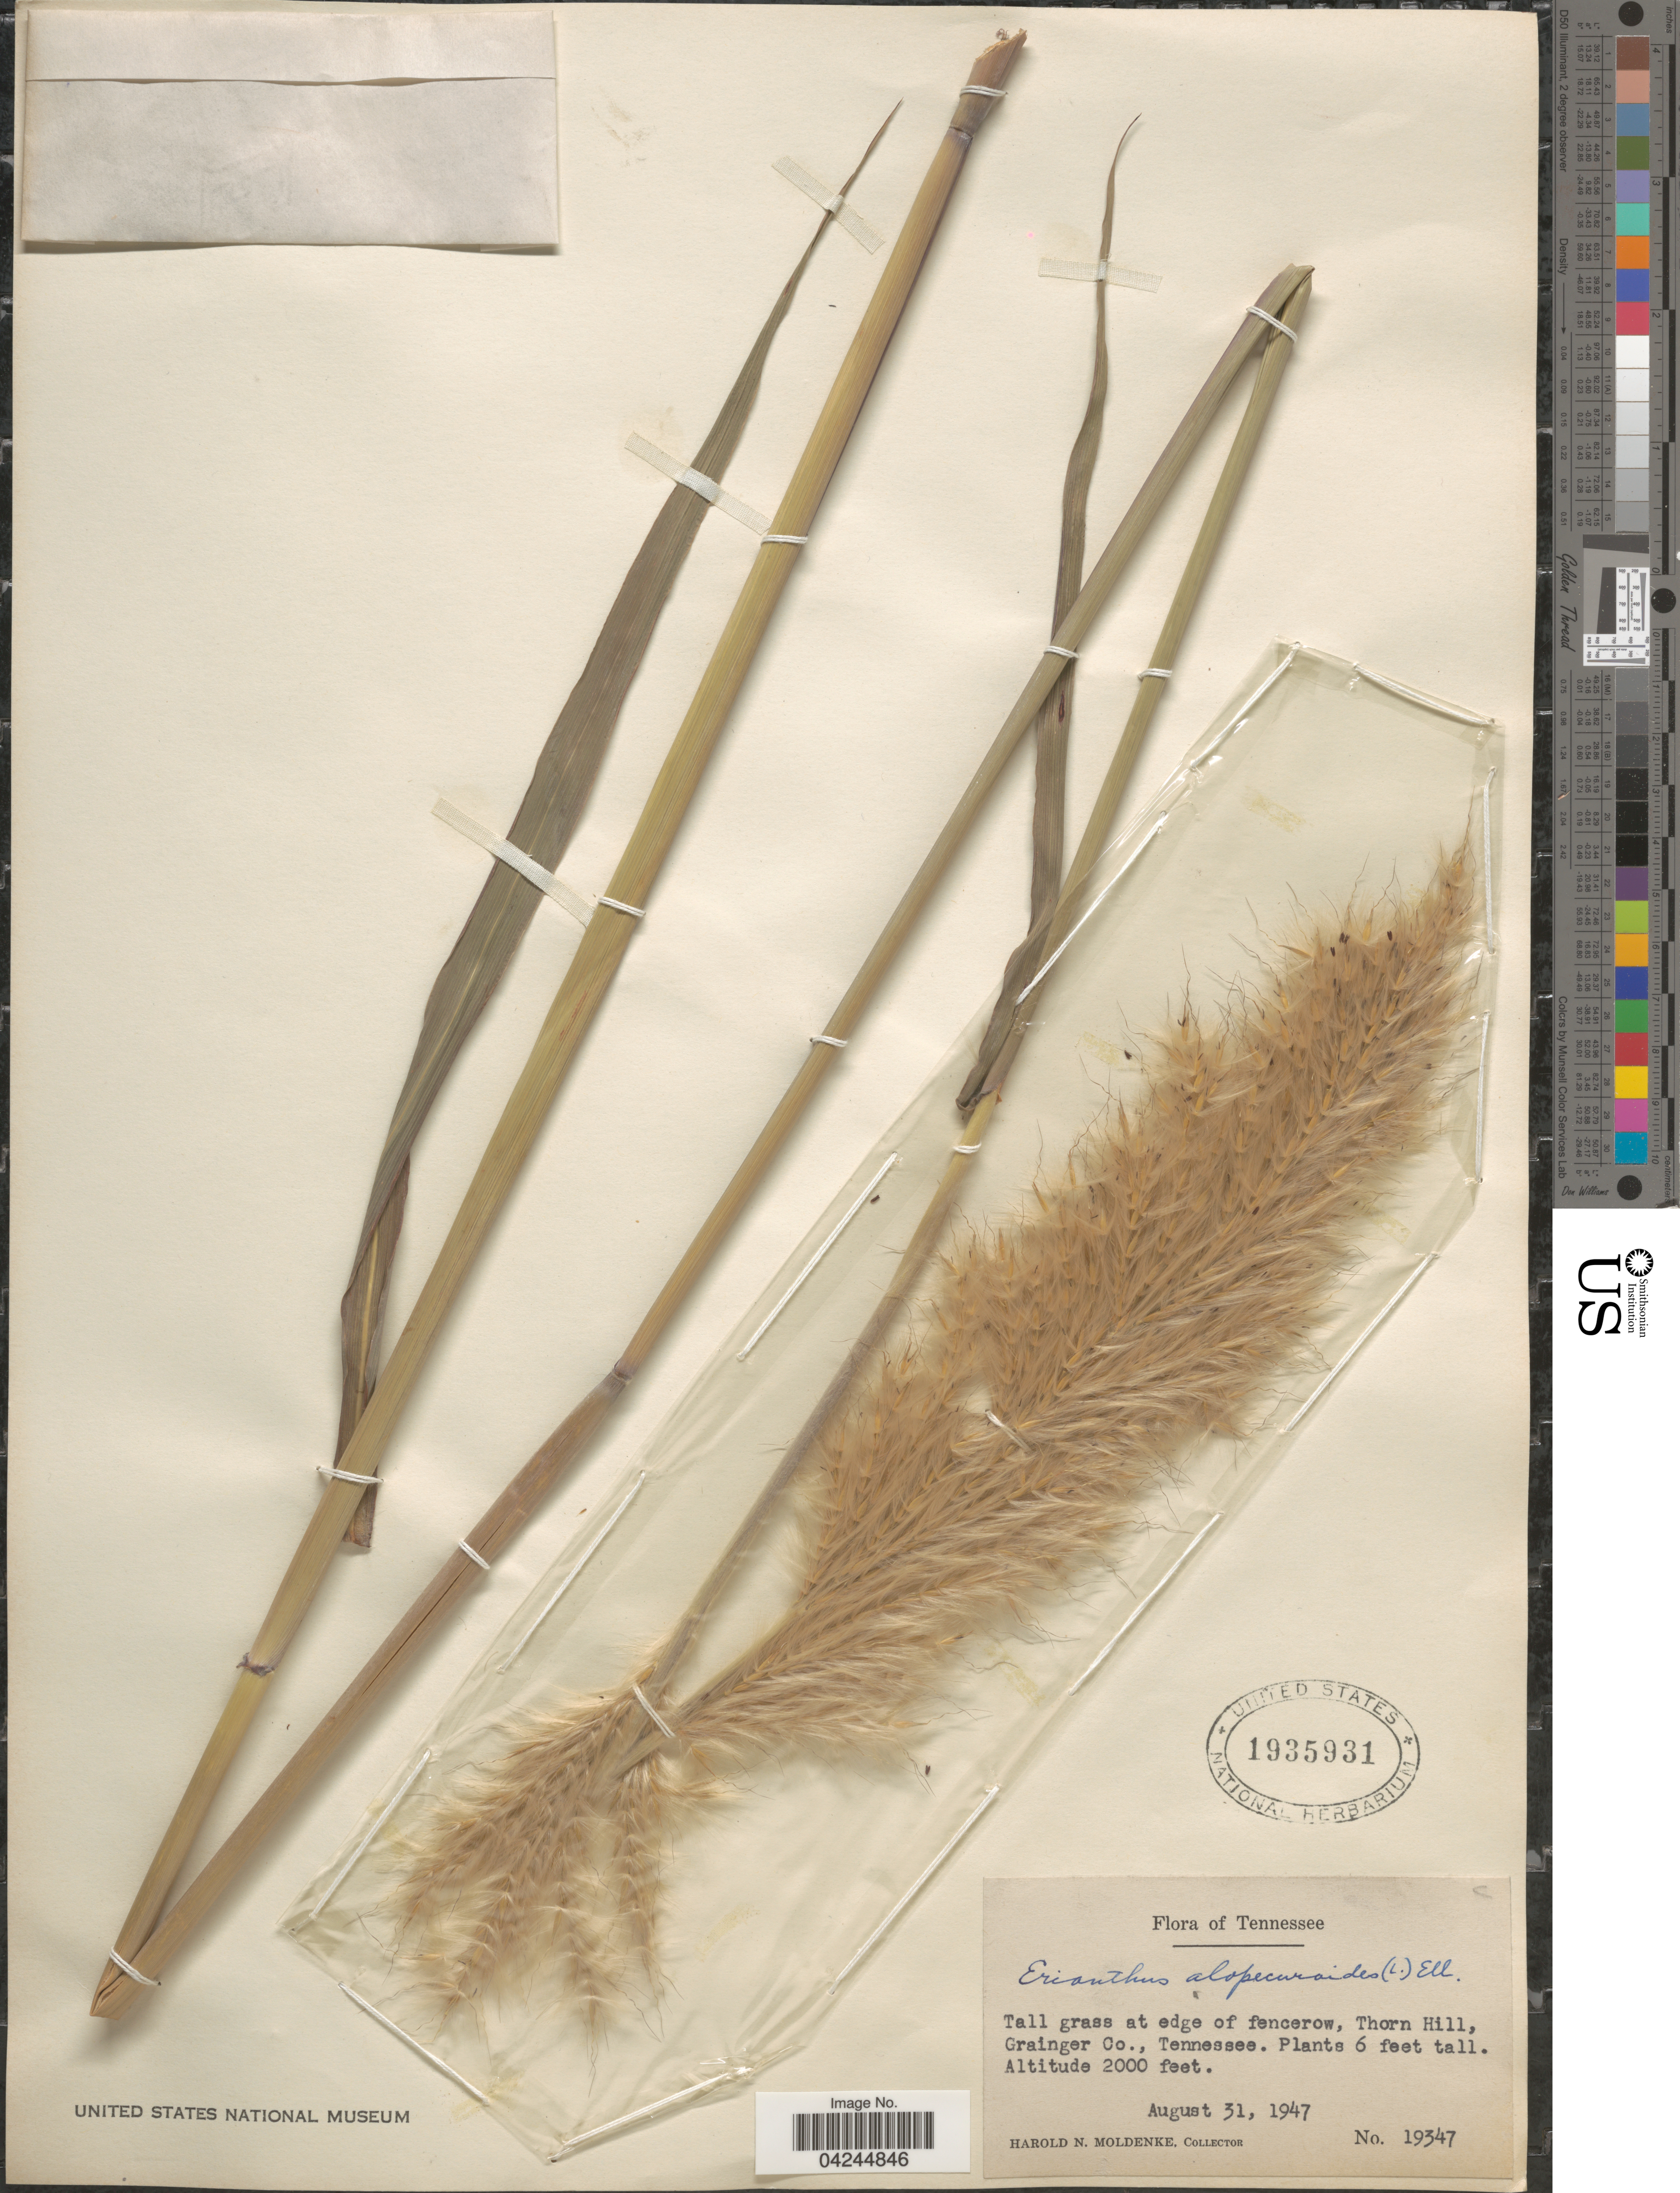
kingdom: Plantae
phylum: Tracheophyta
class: Liliopsida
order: Poales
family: Poaceae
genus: Erianthus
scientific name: Erianthus alopecuroides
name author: Elliott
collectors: H. N. Moldenke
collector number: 19347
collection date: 1947-08-31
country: United States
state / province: Tennessee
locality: At edge of fencerow, Thorn Hill, Grainger Co.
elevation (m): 610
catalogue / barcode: US 1935931